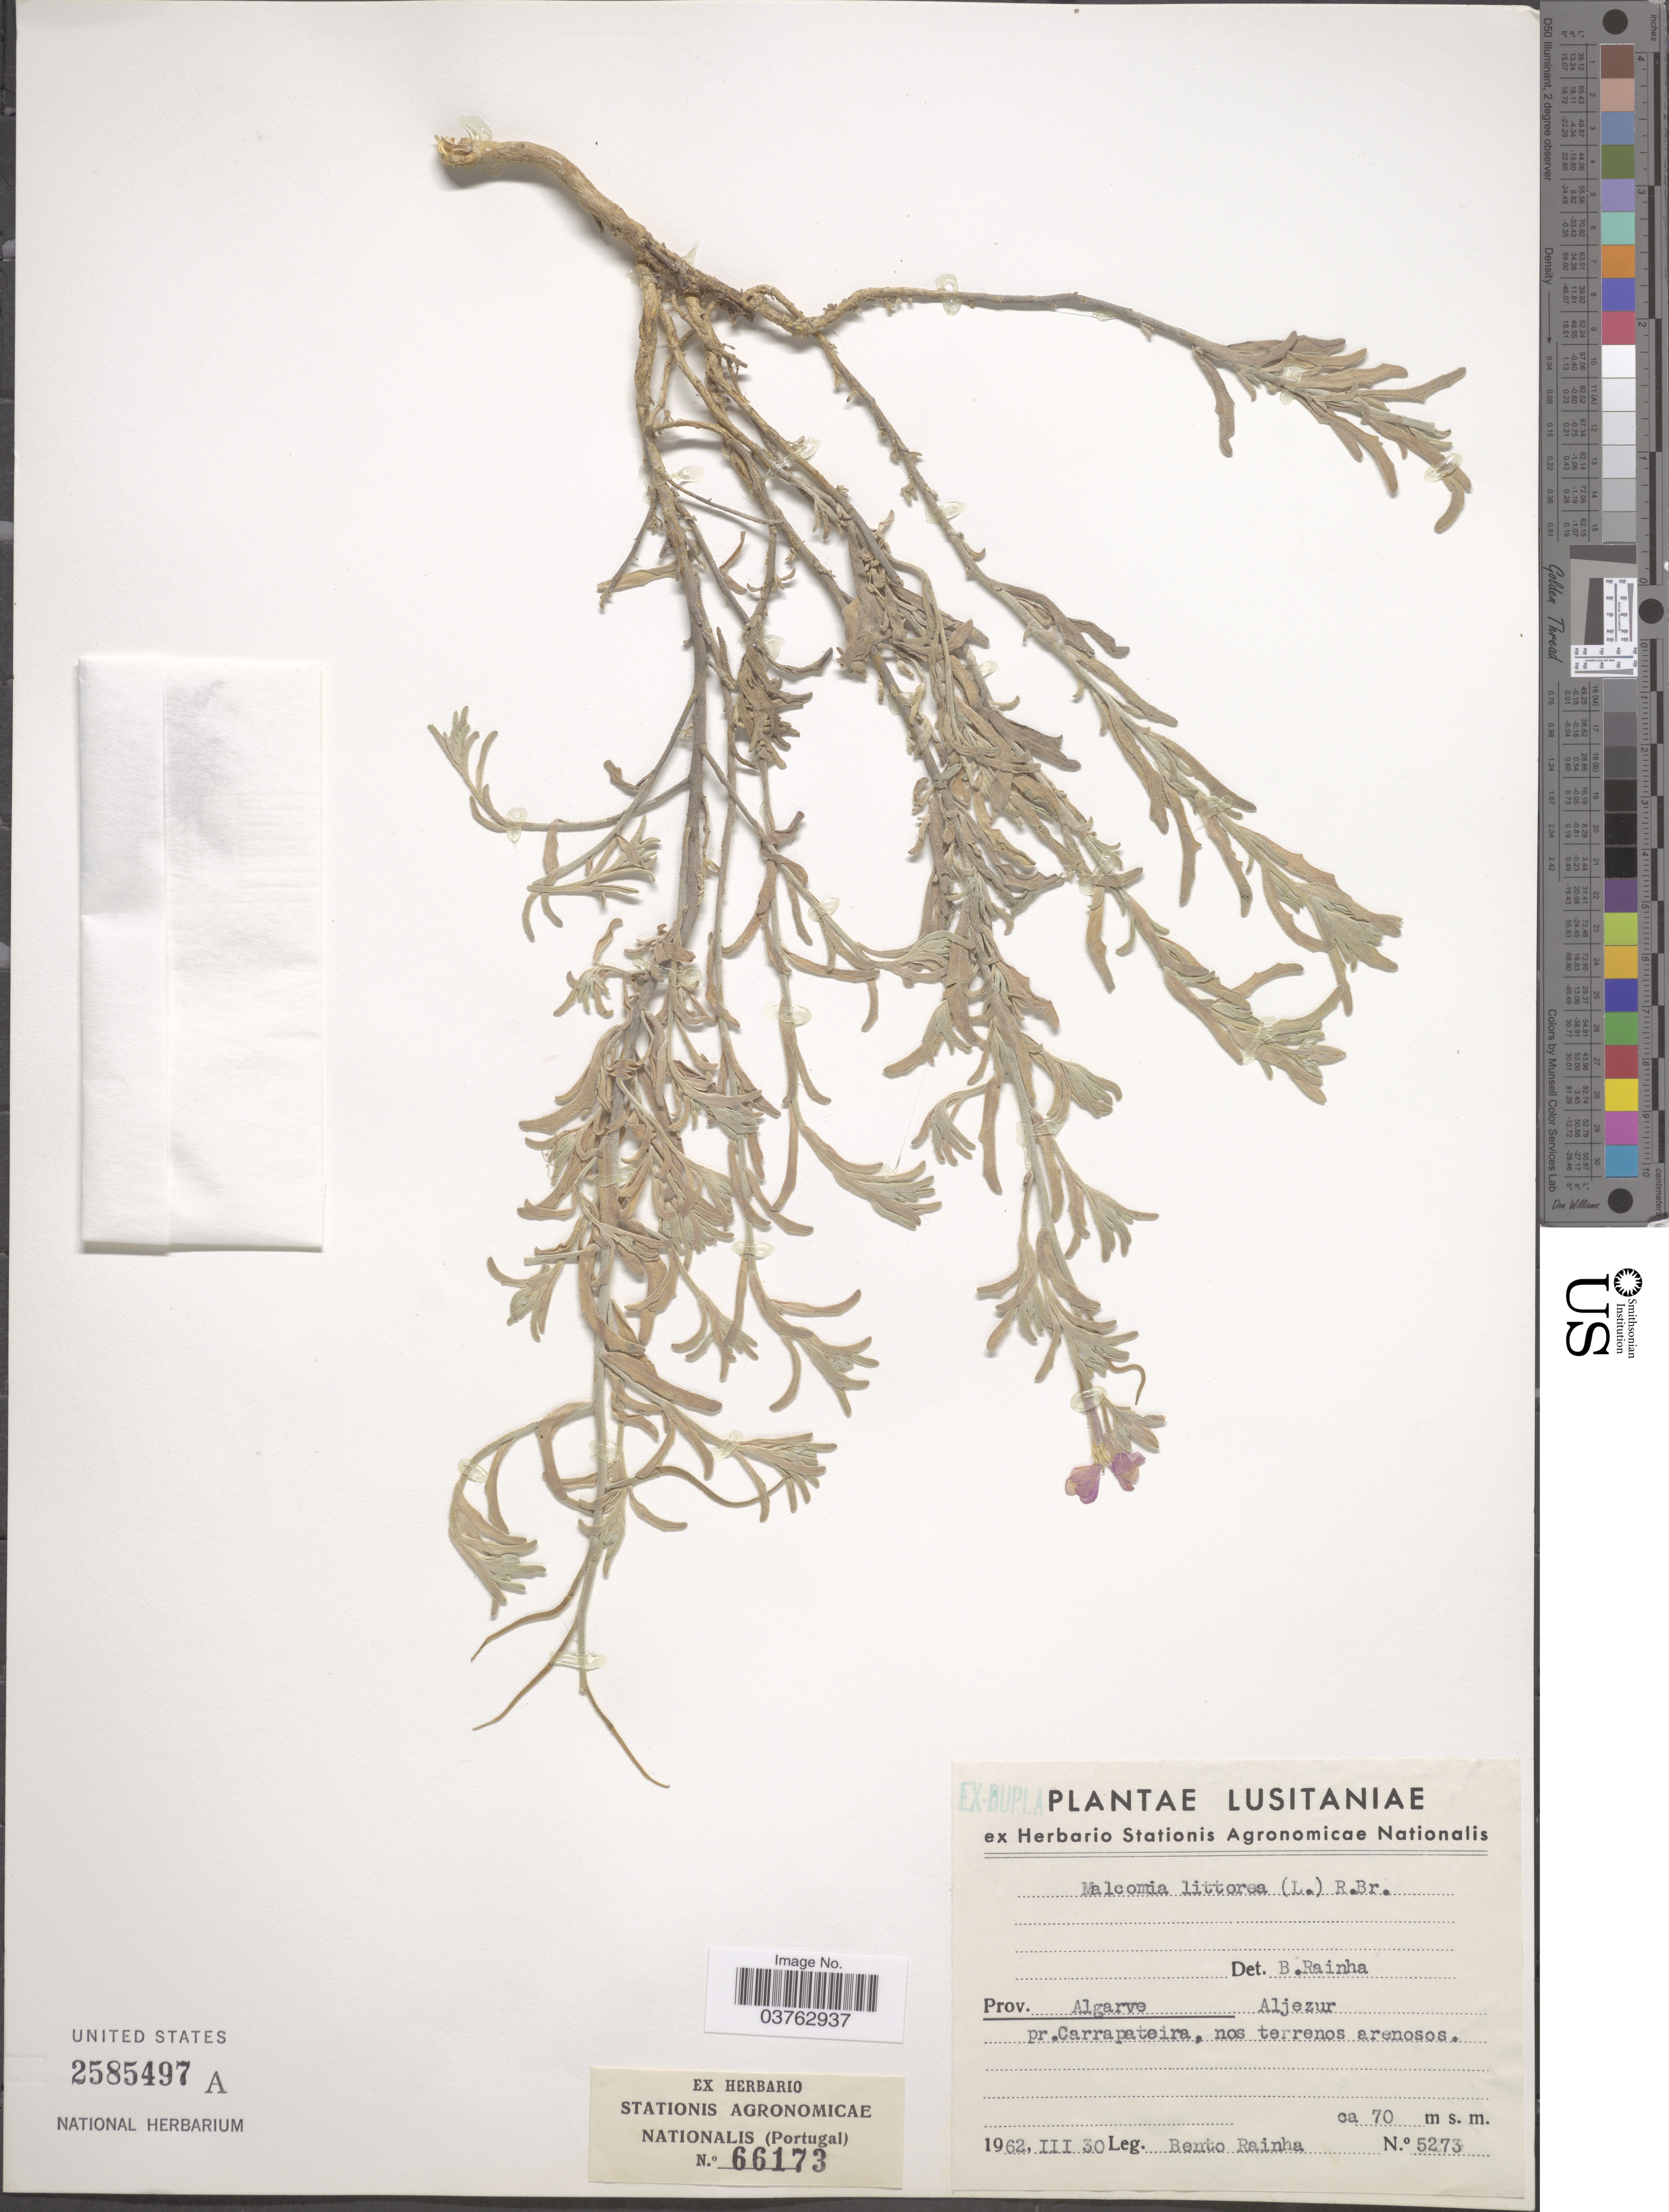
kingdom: Plantae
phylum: Tracheophyta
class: Magnoliopsida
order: Brassicales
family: Brassicaceae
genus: Malcolmia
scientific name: Malcolmia littorea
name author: (L.) W.T. Aiton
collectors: B. Rainha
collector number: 5273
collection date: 1962-03-30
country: Portugal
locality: Lusitaniae. Prov. Algarve Aljezur pr. Carrapateira.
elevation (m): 70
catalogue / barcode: US 2585497A